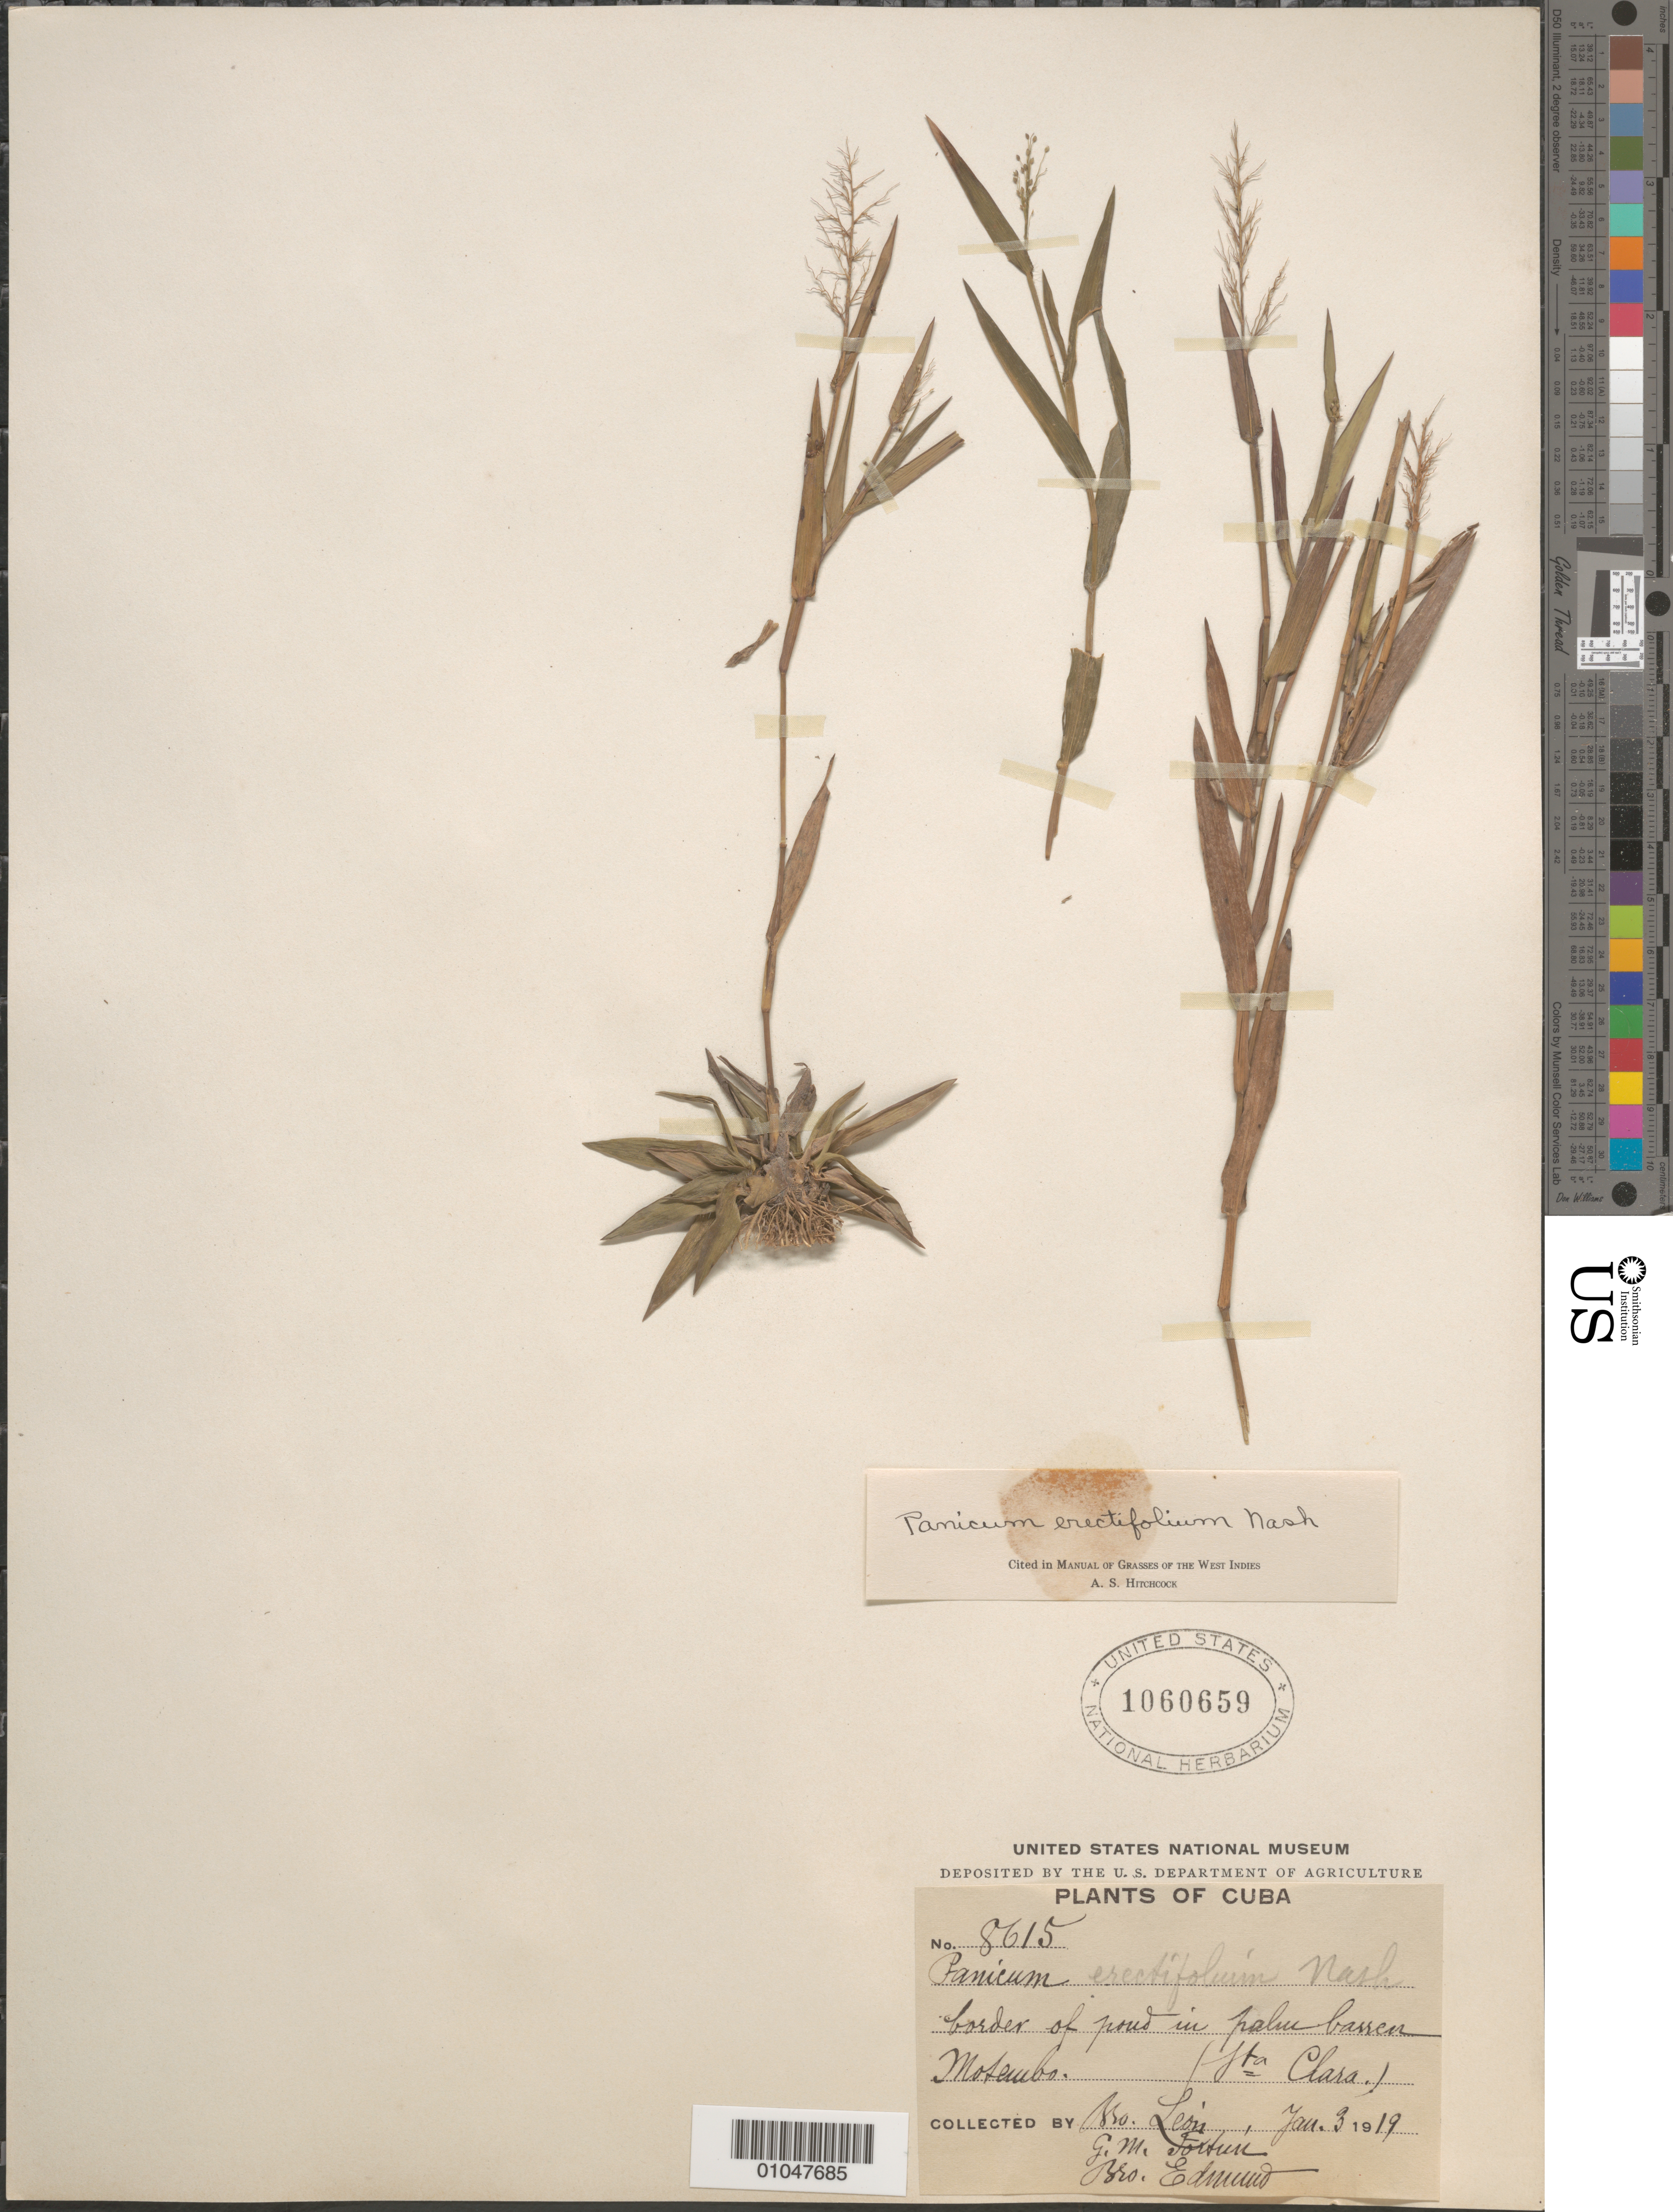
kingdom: Plantae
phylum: Tracheophyta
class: Liliopsida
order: Poales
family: Poaceae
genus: Panicum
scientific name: Panicum erectifolium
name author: Nash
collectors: Bro. León, G. Fortun & B. Edmond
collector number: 8615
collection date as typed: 03 Jan 1919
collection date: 1919-01-03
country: Cuba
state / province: Villa Clara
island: Cuba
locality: Border of pond in palm barren, Motembo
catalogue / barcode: US 1060659